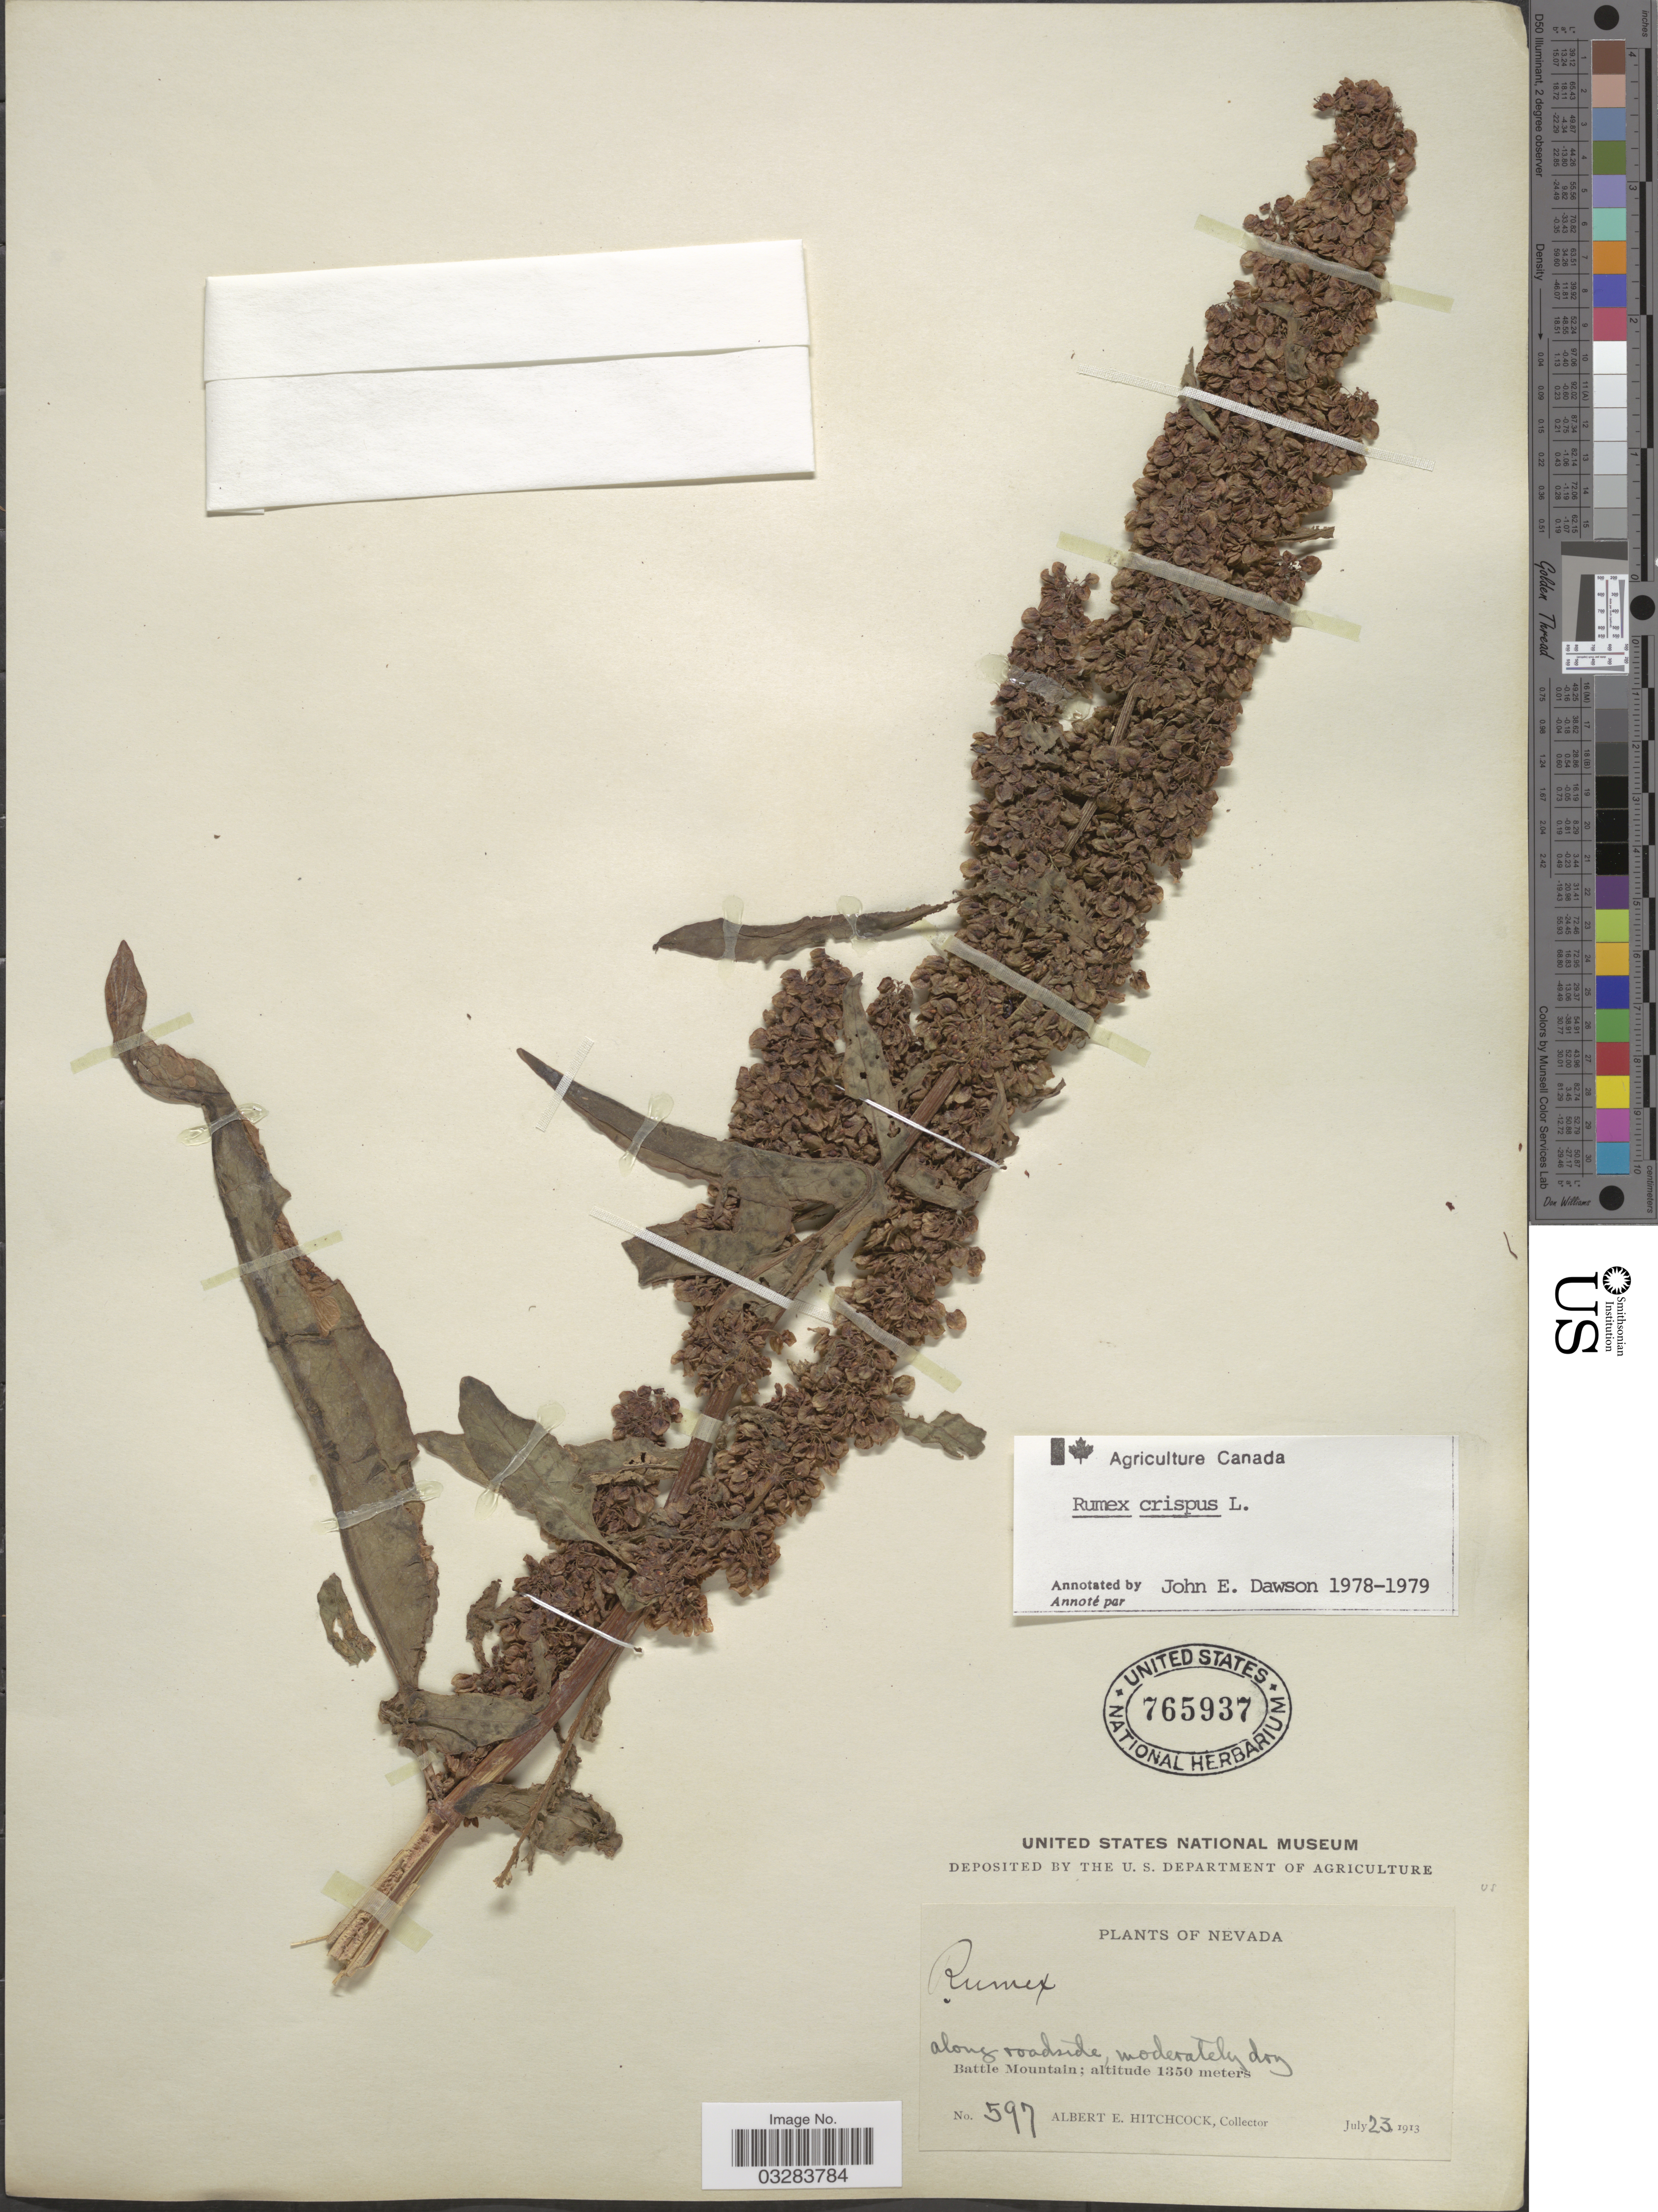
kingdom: Plantae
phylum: Tracheophyta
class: Magnoliopsida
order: Caryophyllales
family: Polygonaceae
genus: Rumex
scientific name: Rumex crispus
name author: L.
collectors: A. Hitchcock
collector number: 597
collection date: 1913-07-23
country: United States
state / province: Nevada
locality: Battle Mountain.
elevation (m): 1350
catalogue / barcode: US 765937